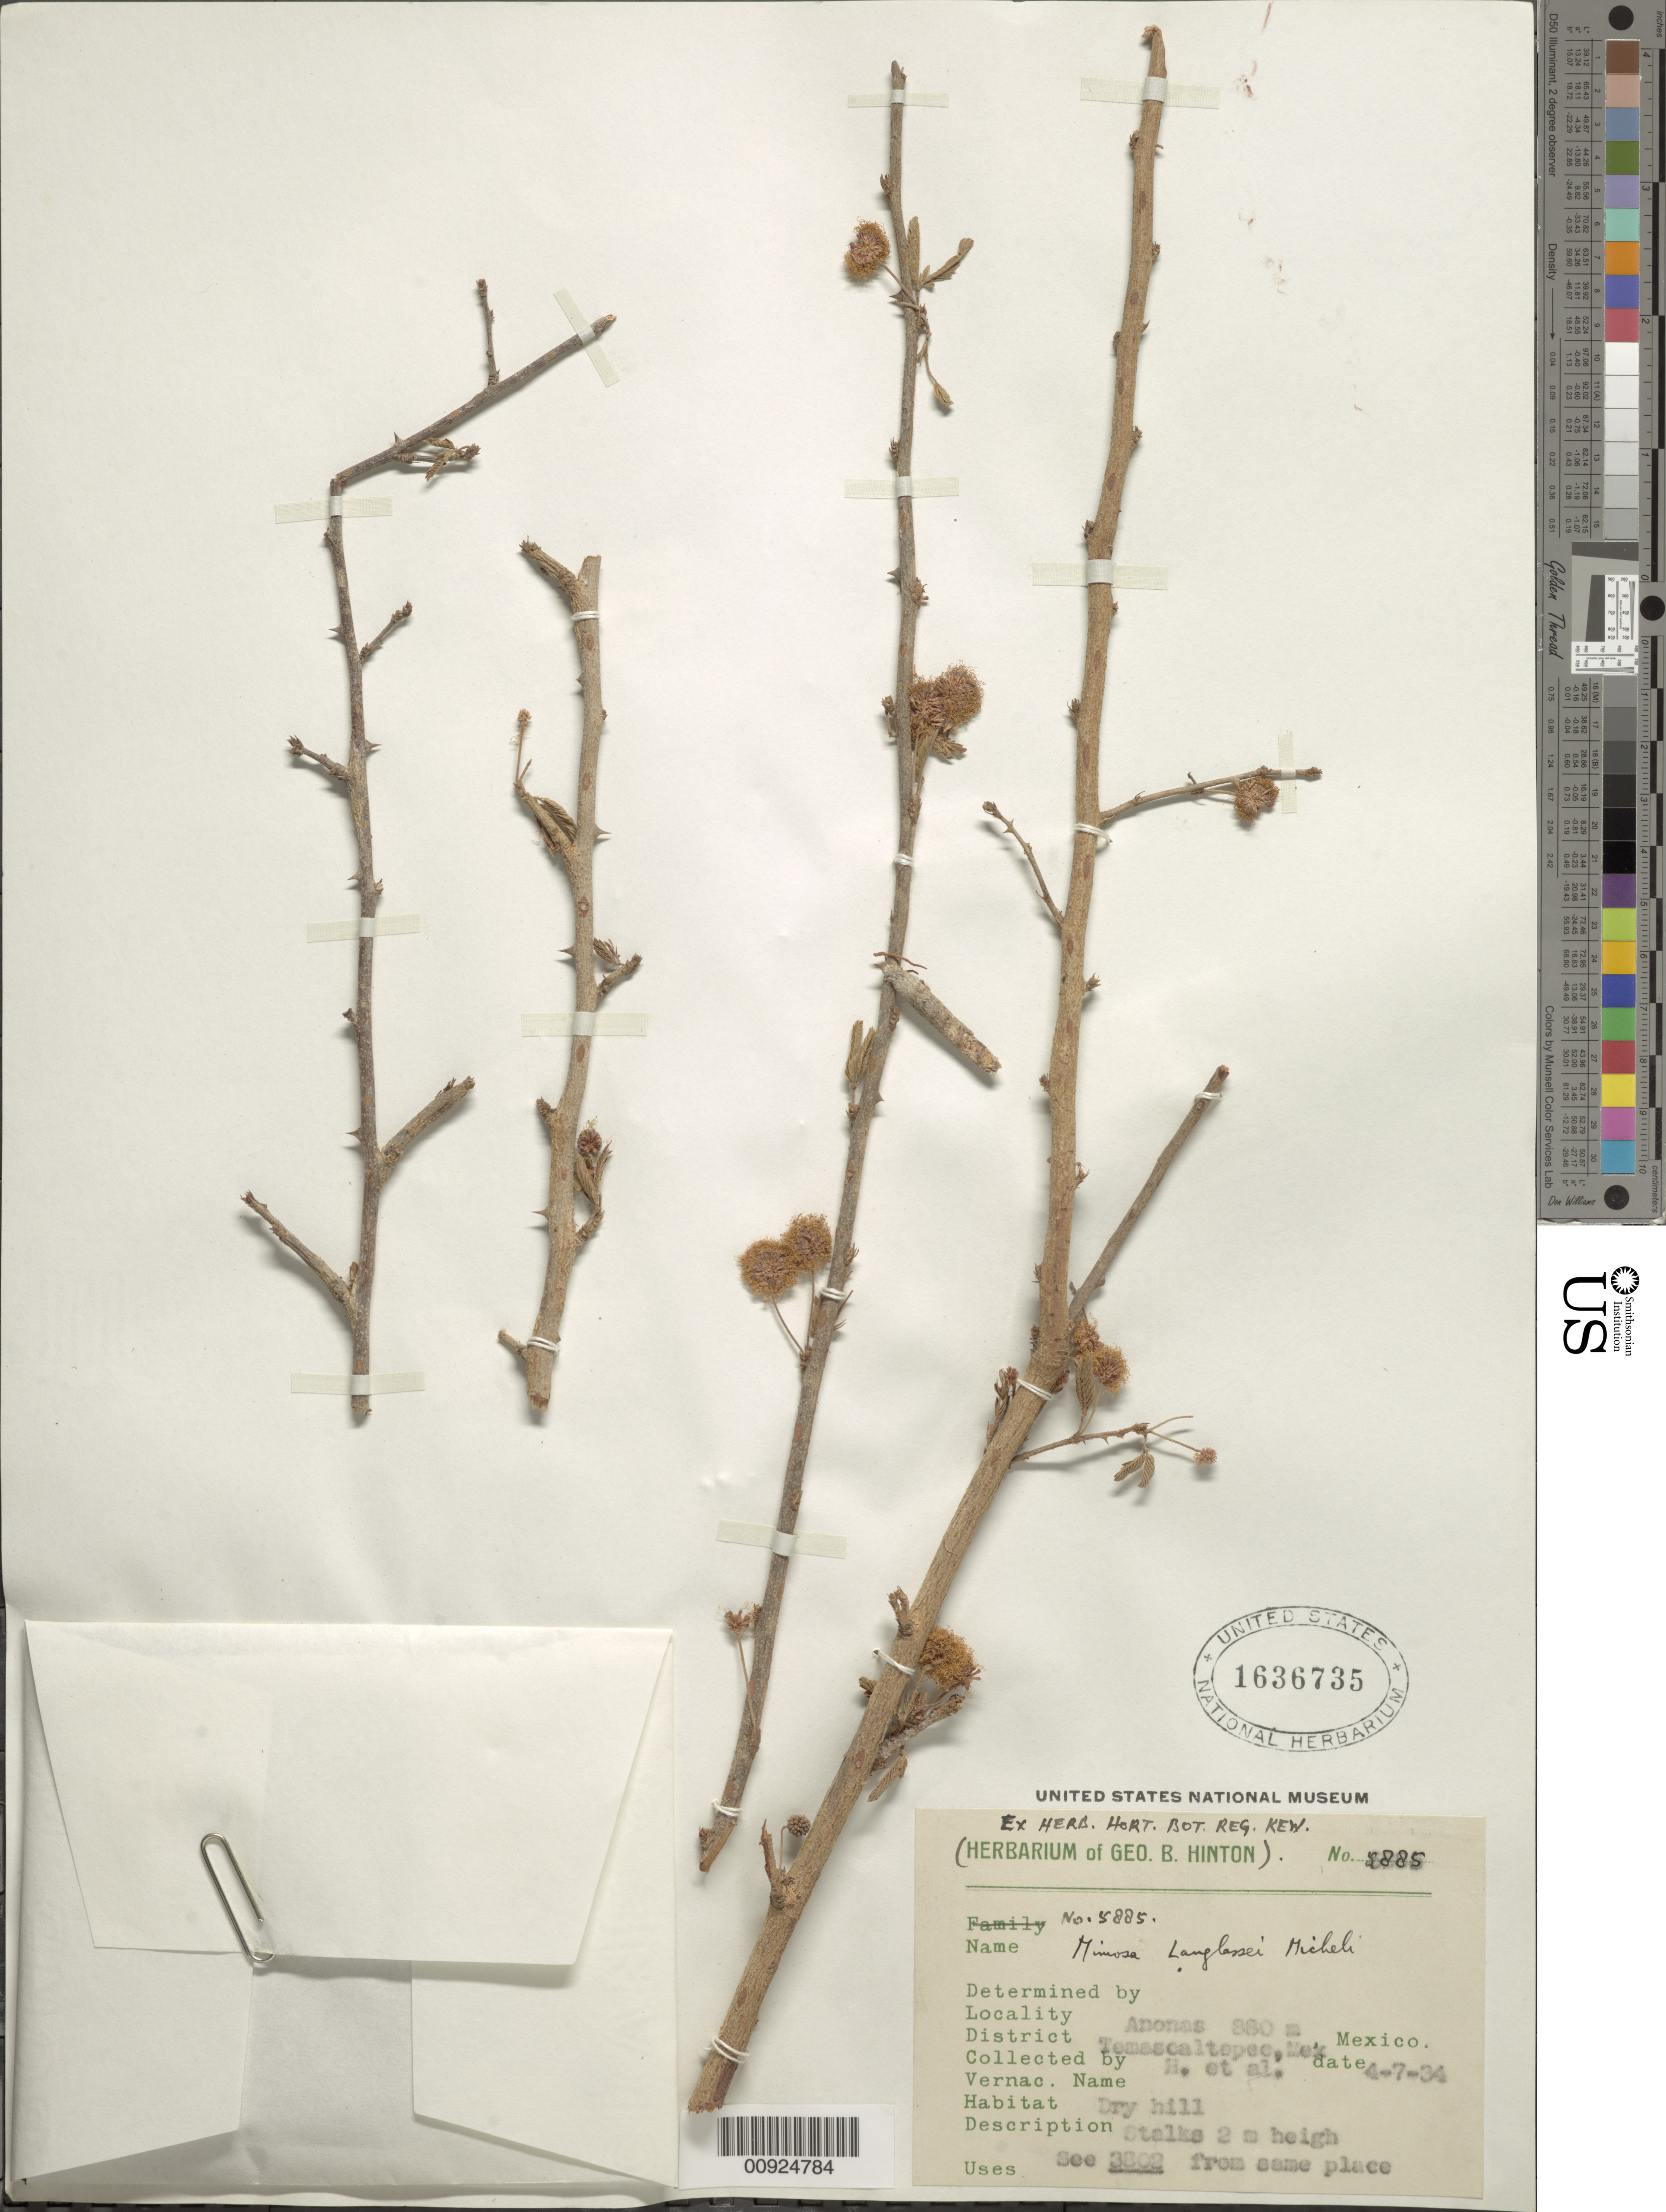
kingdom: Plantae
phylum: Tracheophyta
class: Magnoliopsida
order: Fabales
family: Fabaceae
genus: Mimosa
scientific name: Mimosa langlassei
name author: Micheli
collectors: G. B. Hinton & et al.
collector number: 5885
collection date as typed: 07 Apr 1934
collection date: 1934-04-07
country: Mexico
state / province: México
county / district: Temascaltepec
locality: Anonas, District Temascaltepec, State of Mexico.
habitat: Dry hill.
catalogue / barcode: US 1636735